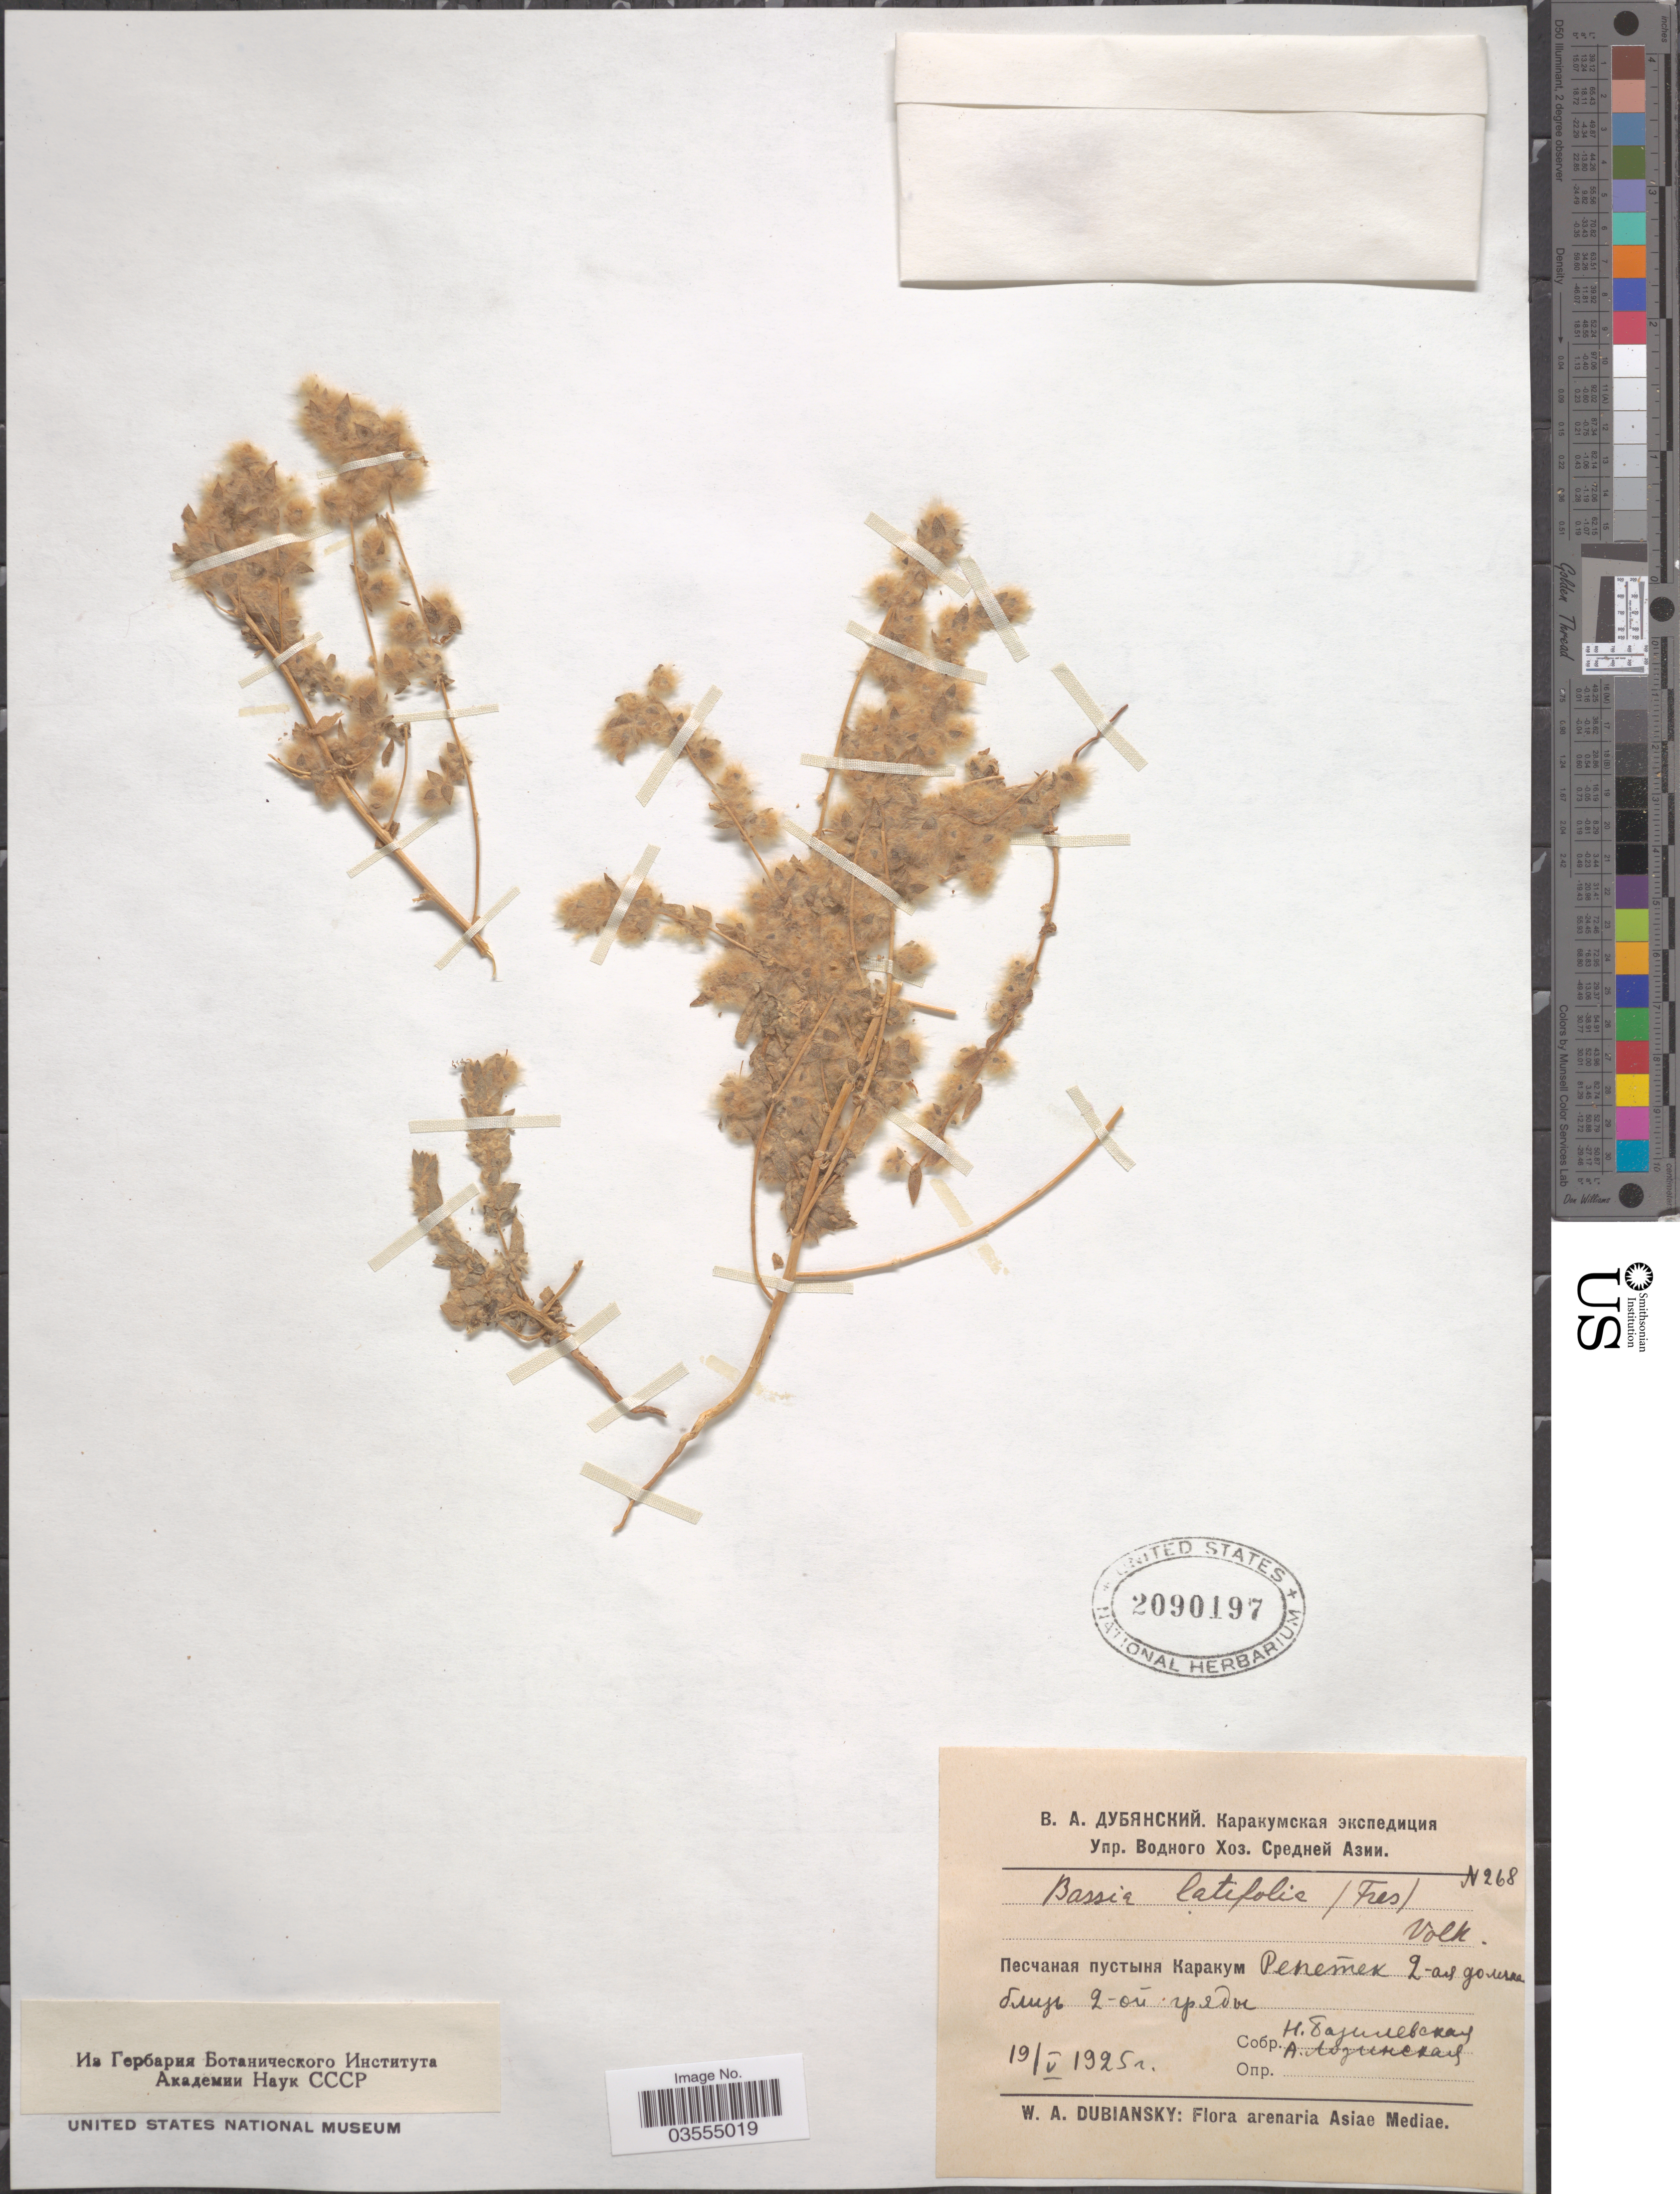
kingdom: Plantae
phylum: Tracheophyta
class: Magnoliopsida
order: Caryophyllales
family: Amaranthaceae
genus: Bassia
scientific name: Bassia eriophora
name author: (Schrad.) Asch.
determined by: Strong, Mark T., (BOT), Smithsonian Institution - National Museum of Natural History (UNITED STATES)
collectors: E. Blagoveschenskiy & A. Lozinskaya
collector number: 268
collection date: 1925-05-19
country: Turkmenistan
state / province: Lebap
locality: Karakum Desert, Repetek Station.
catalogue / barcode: US 2090197